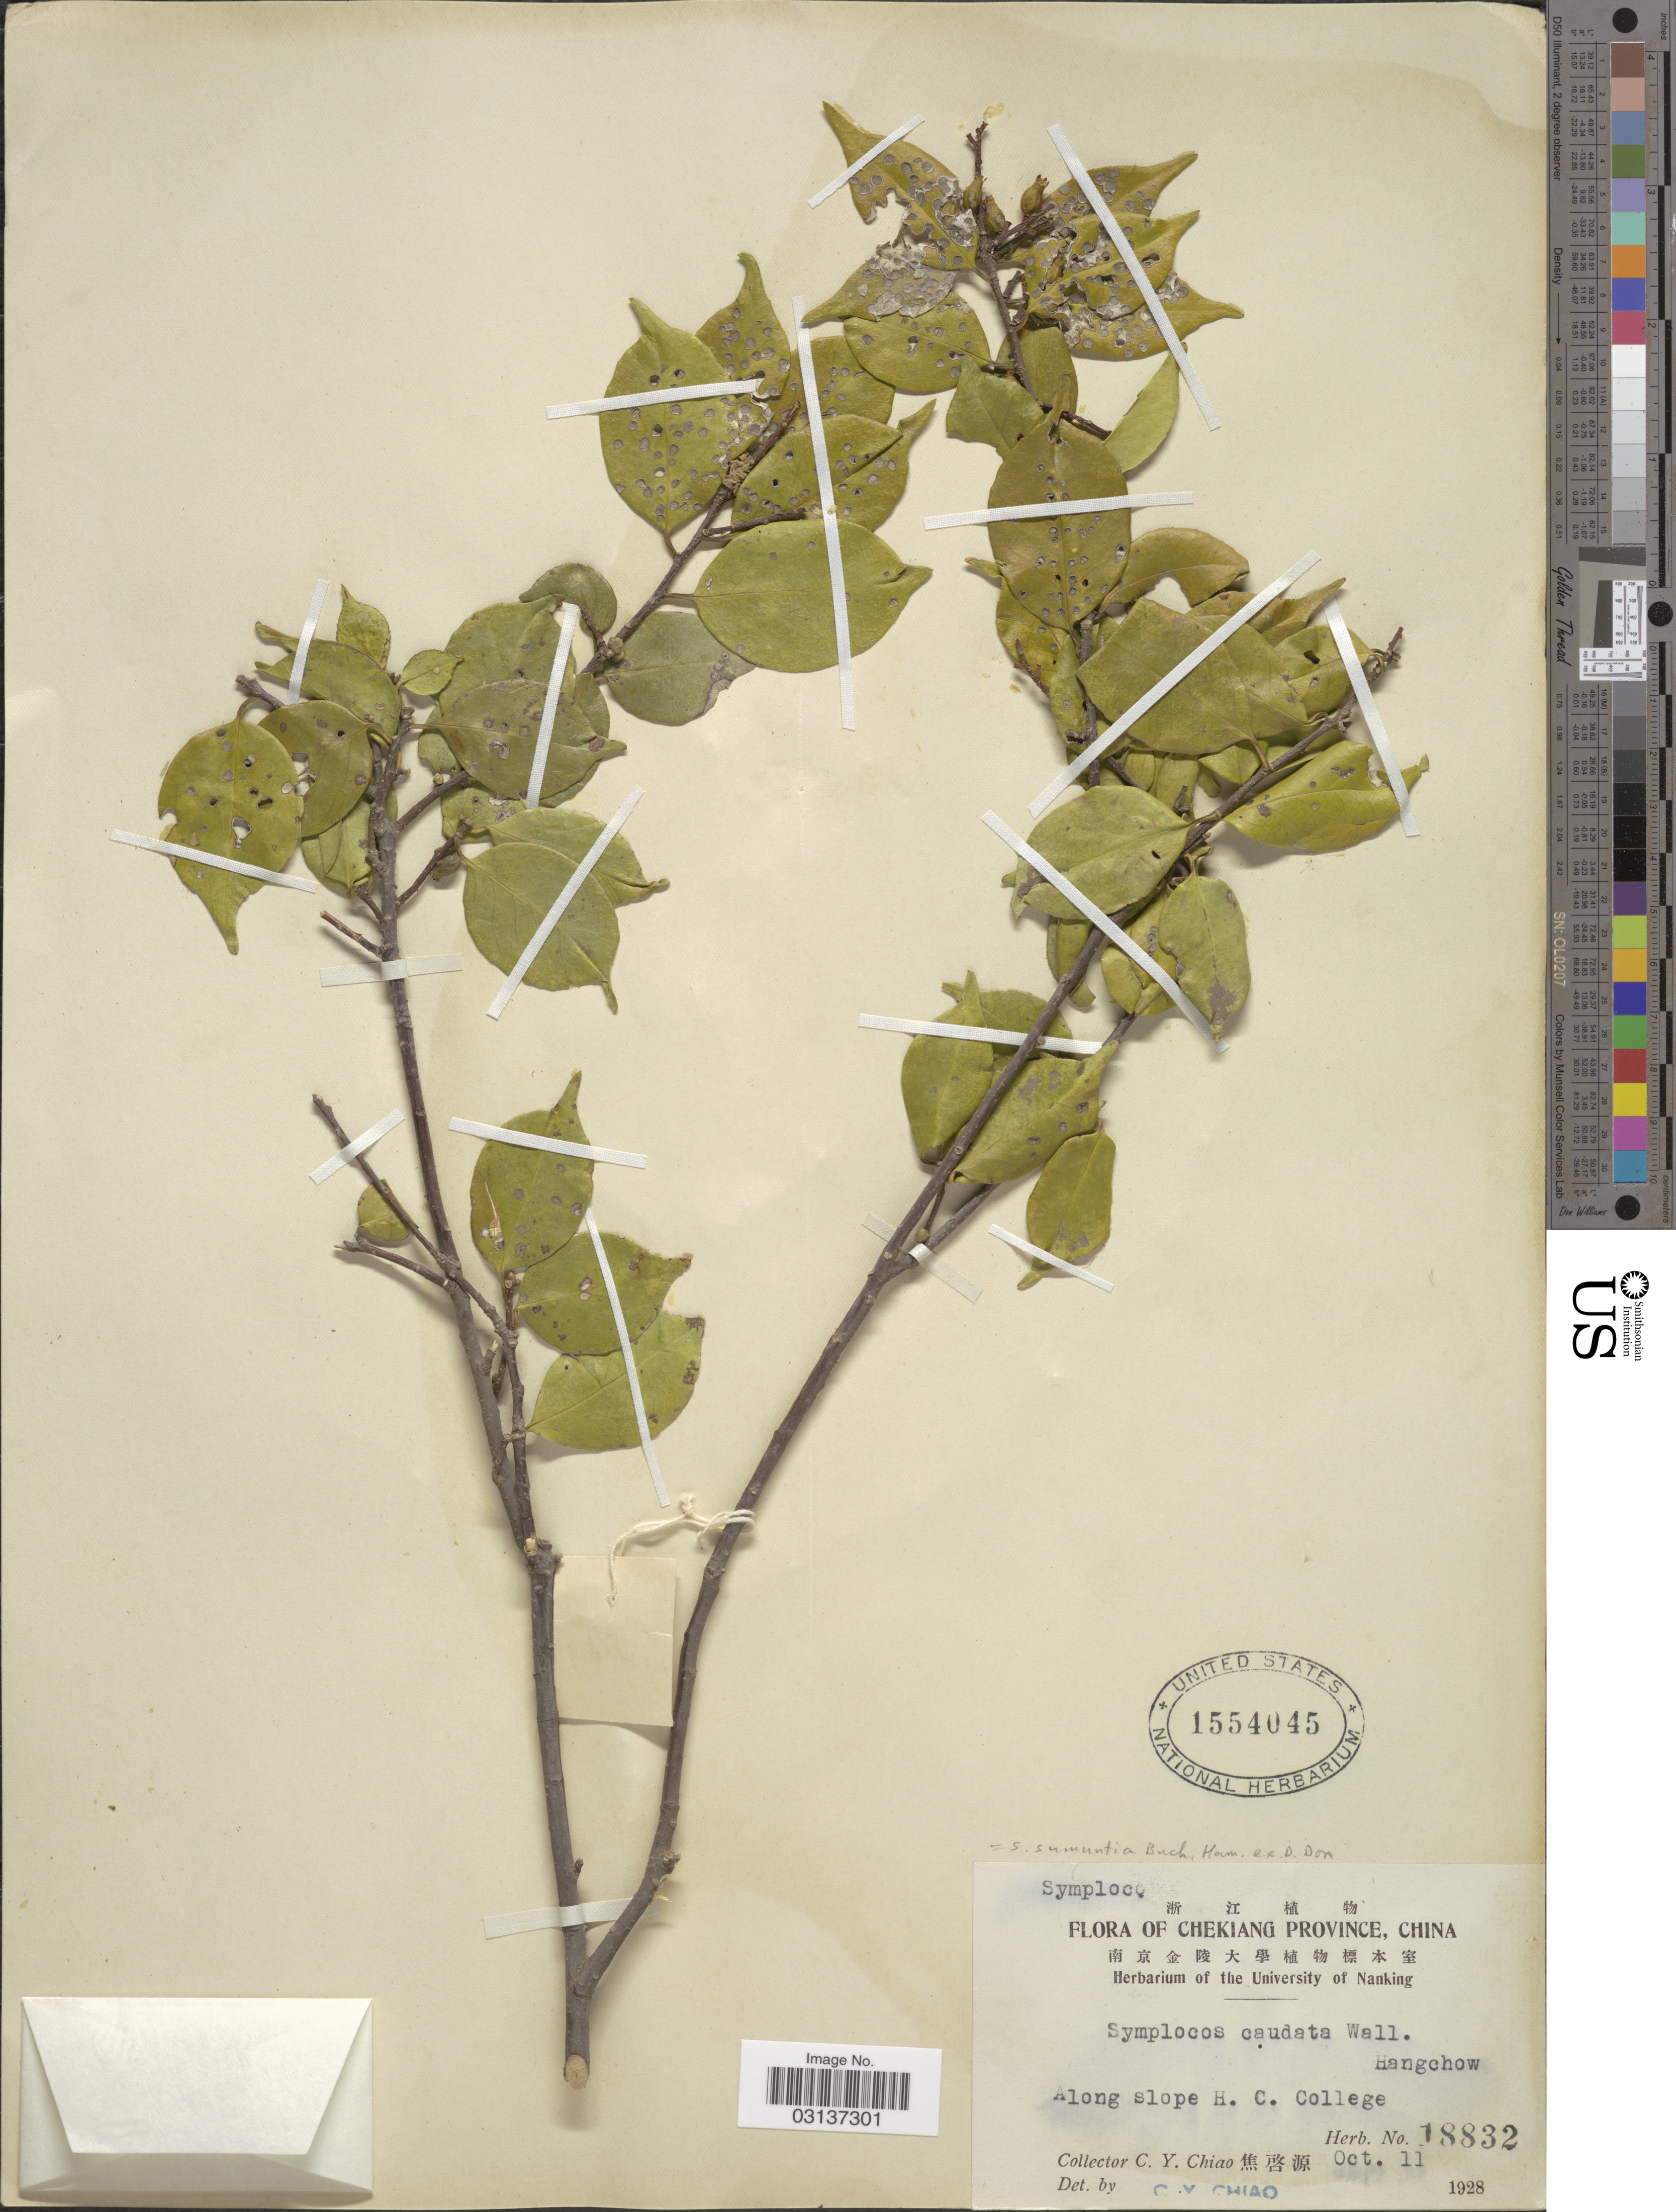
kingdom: Plantae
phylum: Tracheophyta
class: Magnoliopsida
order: Ericales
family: Symplocaceae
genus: Symplocos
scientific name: Symplocos sumuntia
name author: Buch.-Ham. ex D. Don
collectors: C. Y. Chiao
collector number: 18832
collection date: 1928-10-11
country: China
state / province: Zhejiang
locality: Chekiang Province. Hangchow. Along slope H. C. College.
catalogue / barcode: US 1554045